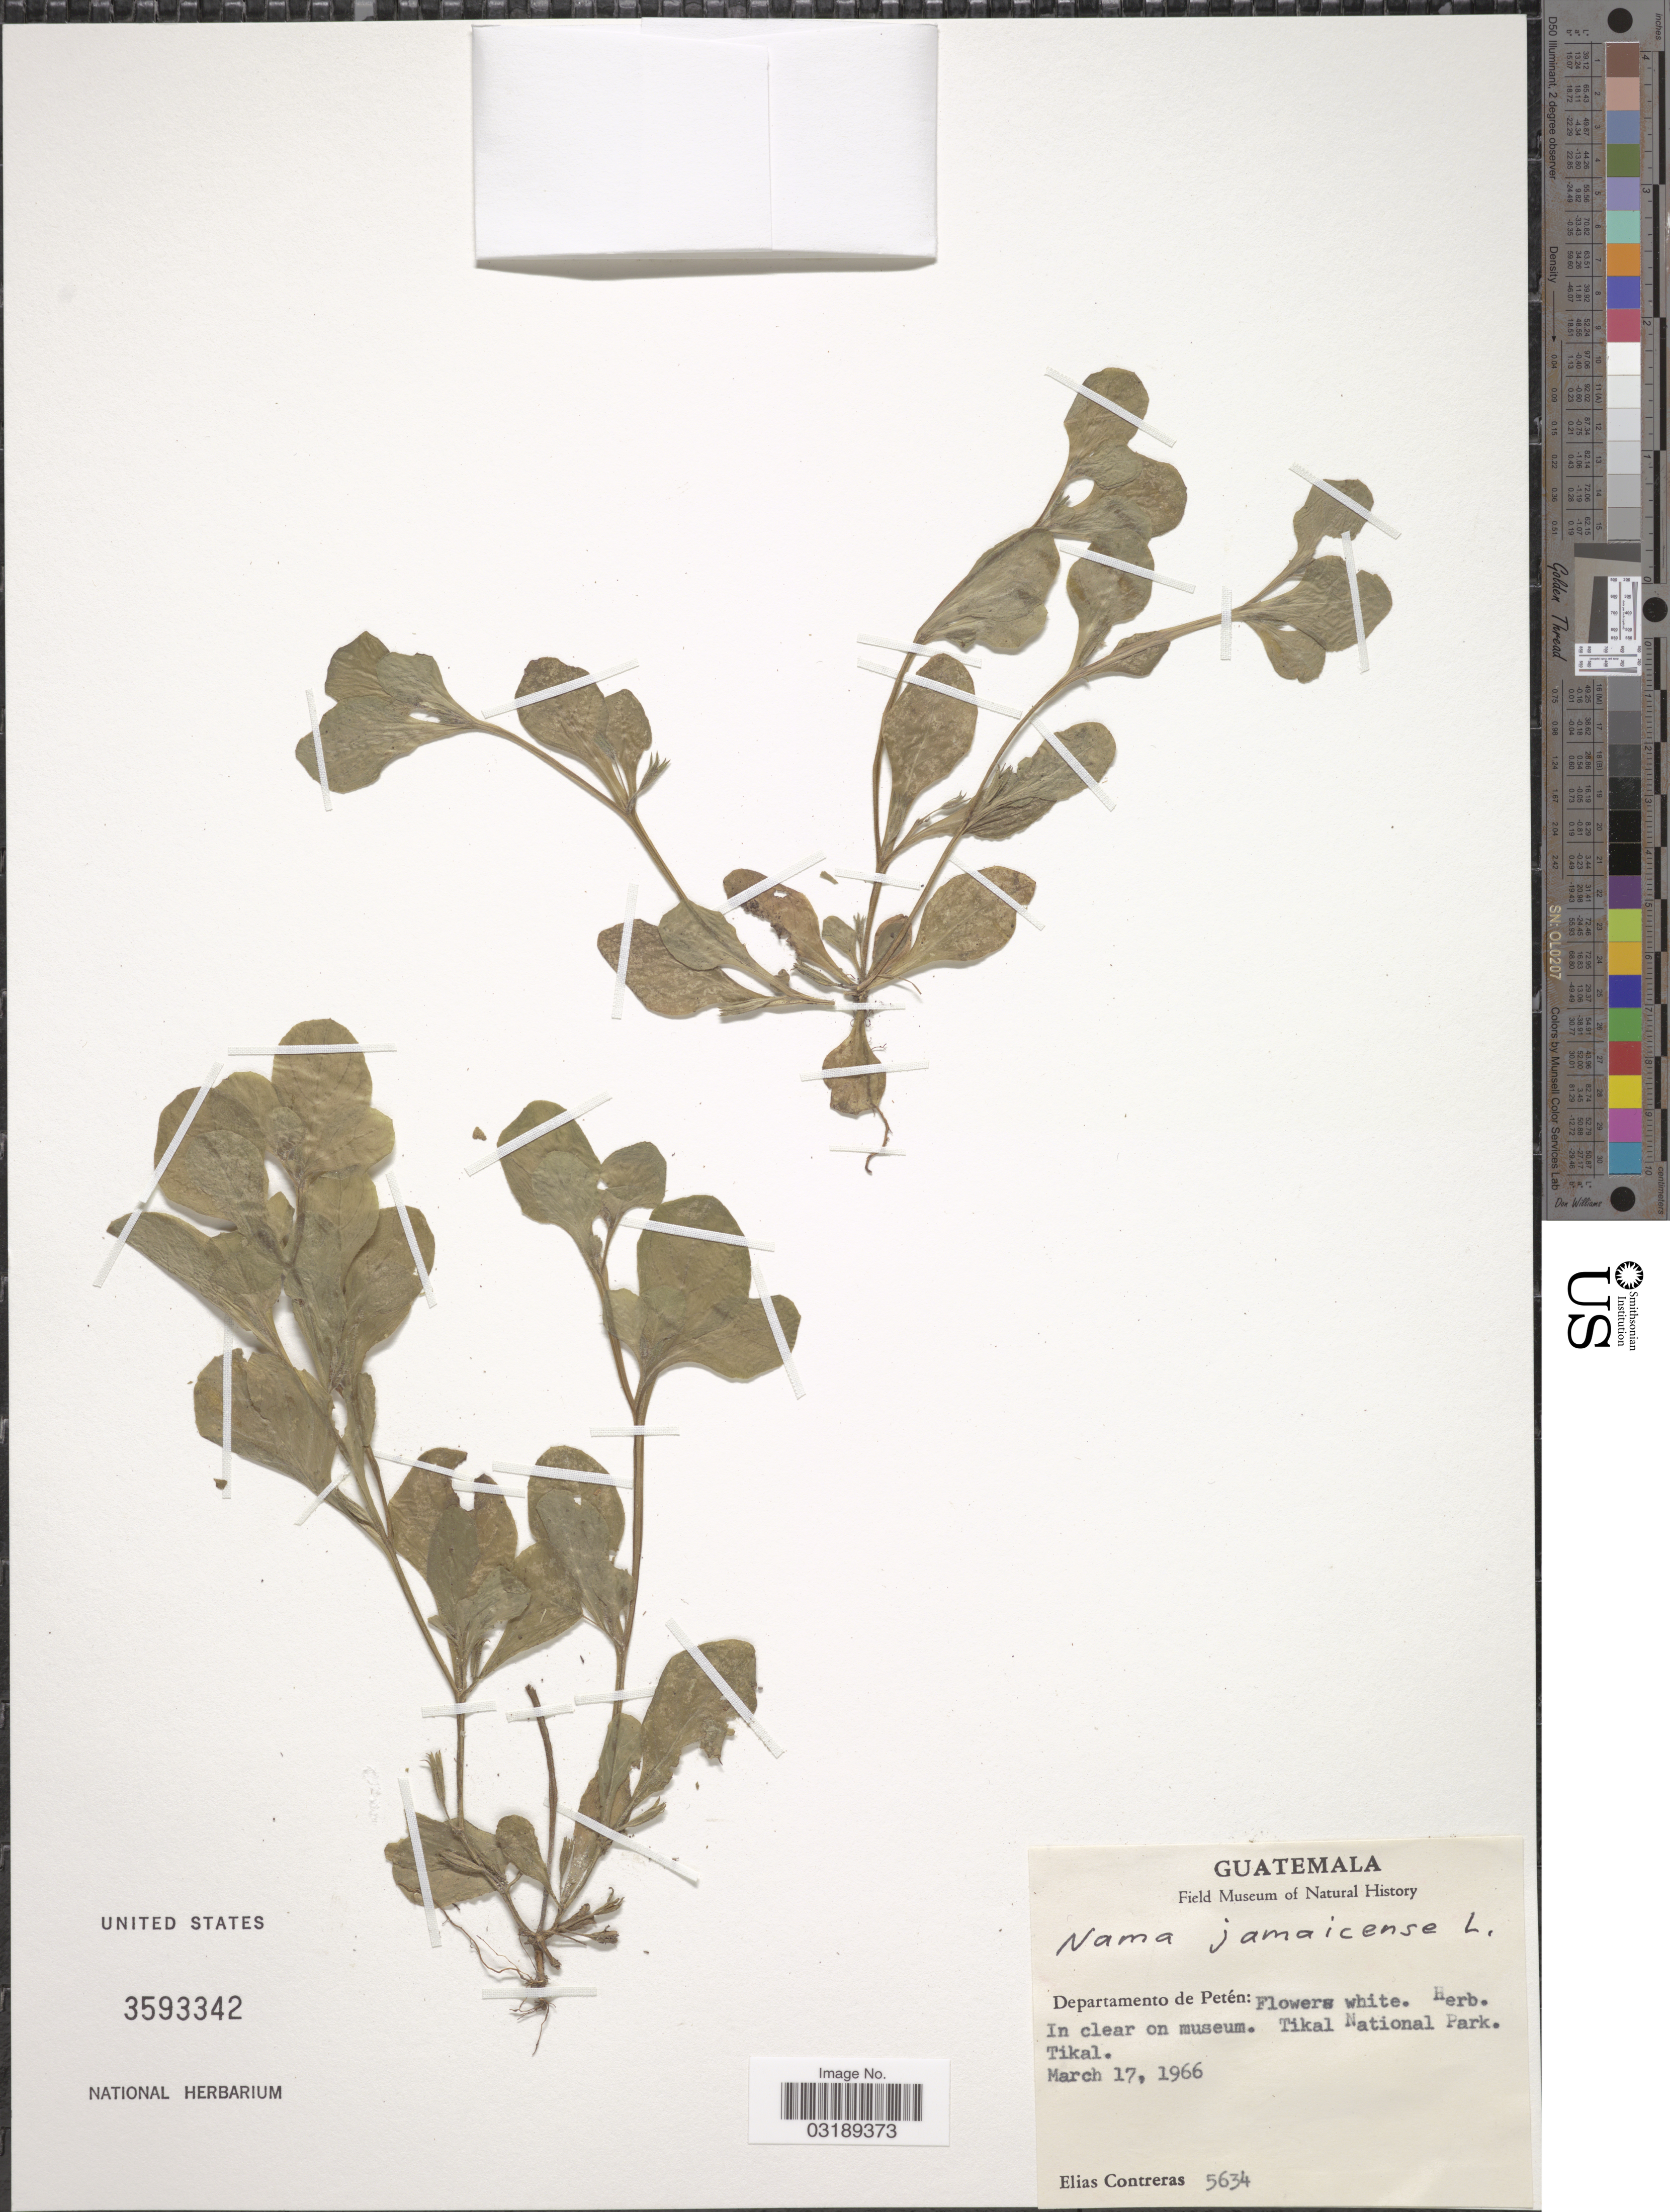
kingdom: Plantae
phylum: Tracheophyta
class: Magnoliopsida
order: Boraginales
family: Namaceae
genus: Nama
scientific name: Nama jamaicensis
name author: L.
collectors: E. Contreras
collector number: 5634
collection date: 1966-03-17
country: Guatemala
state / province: El Petén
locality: Departamento de Petén: Tikal National Park. Tikal.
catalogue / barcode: US 3593342